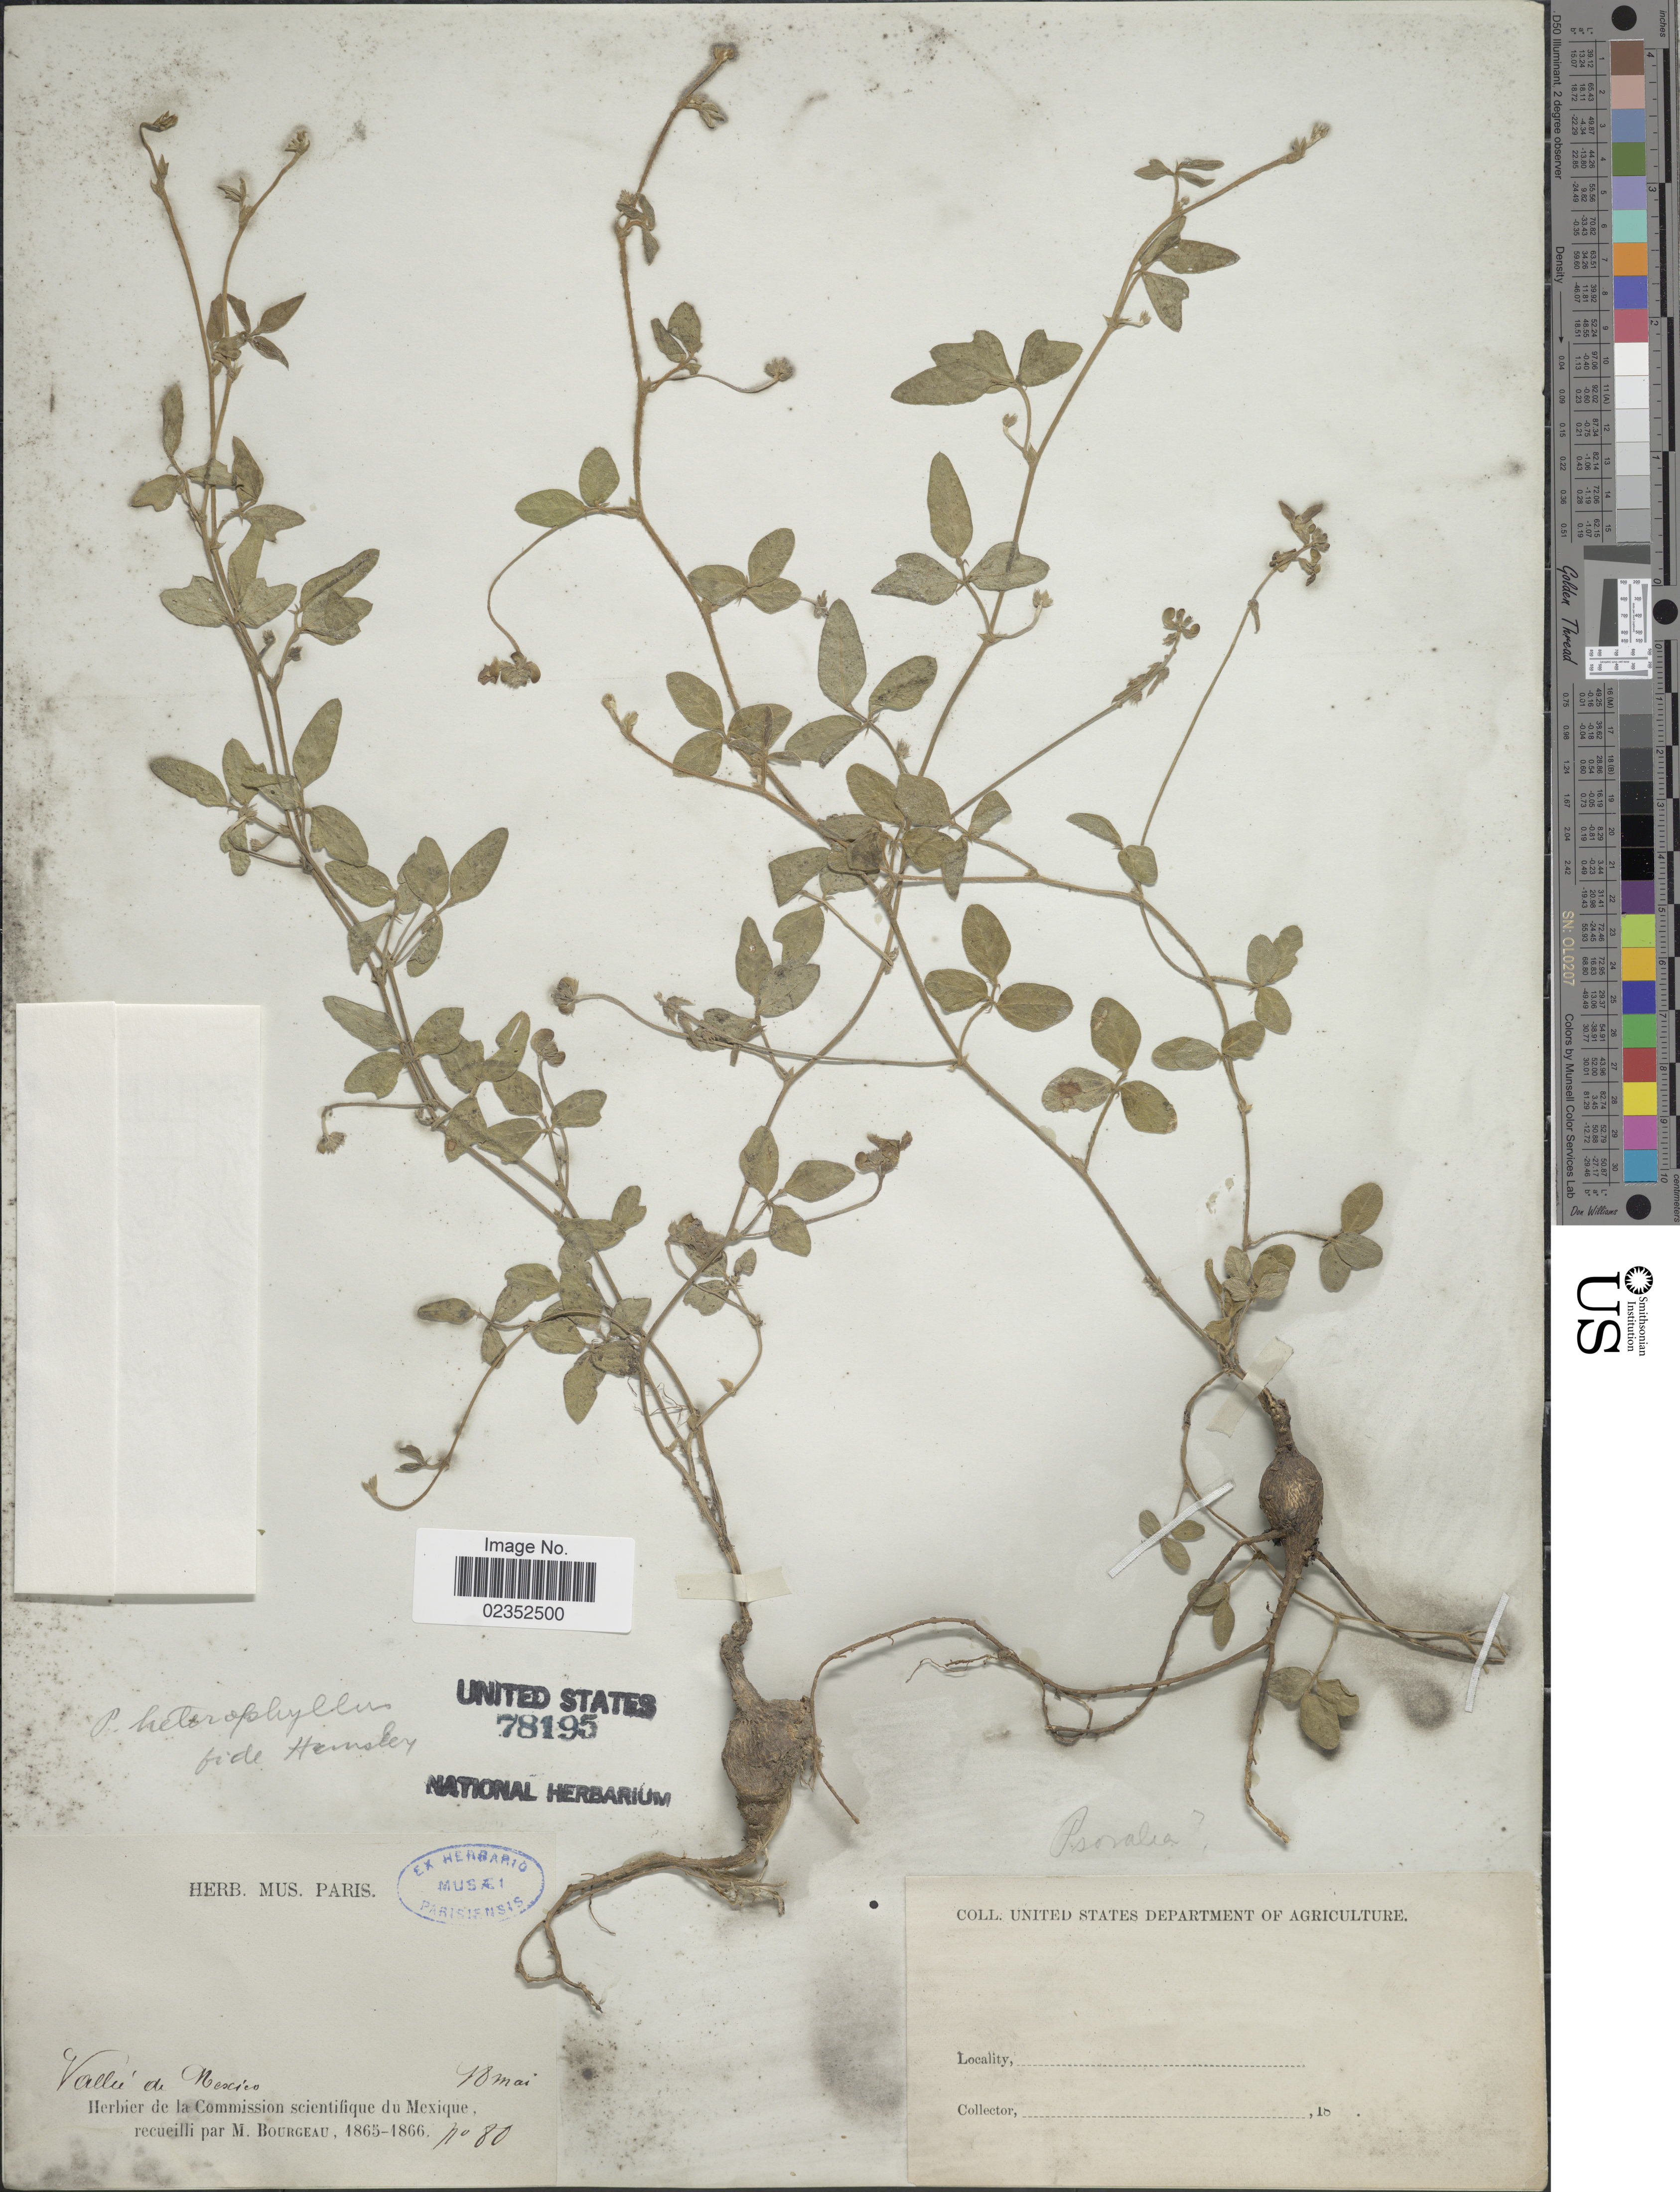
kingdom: Plantae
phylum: Tracheophyta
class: Magnoliopsida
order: Fabales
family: Fabaceae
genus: Macroptilium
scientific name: Macroptilium gibbosifolium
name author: (Ortega) A. Delgado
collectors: M. Bourgeau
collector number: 80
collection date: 1865-05-18/1866-05-18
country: Mexico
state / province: México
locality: Vallee de Mexico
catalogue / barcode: US 78195